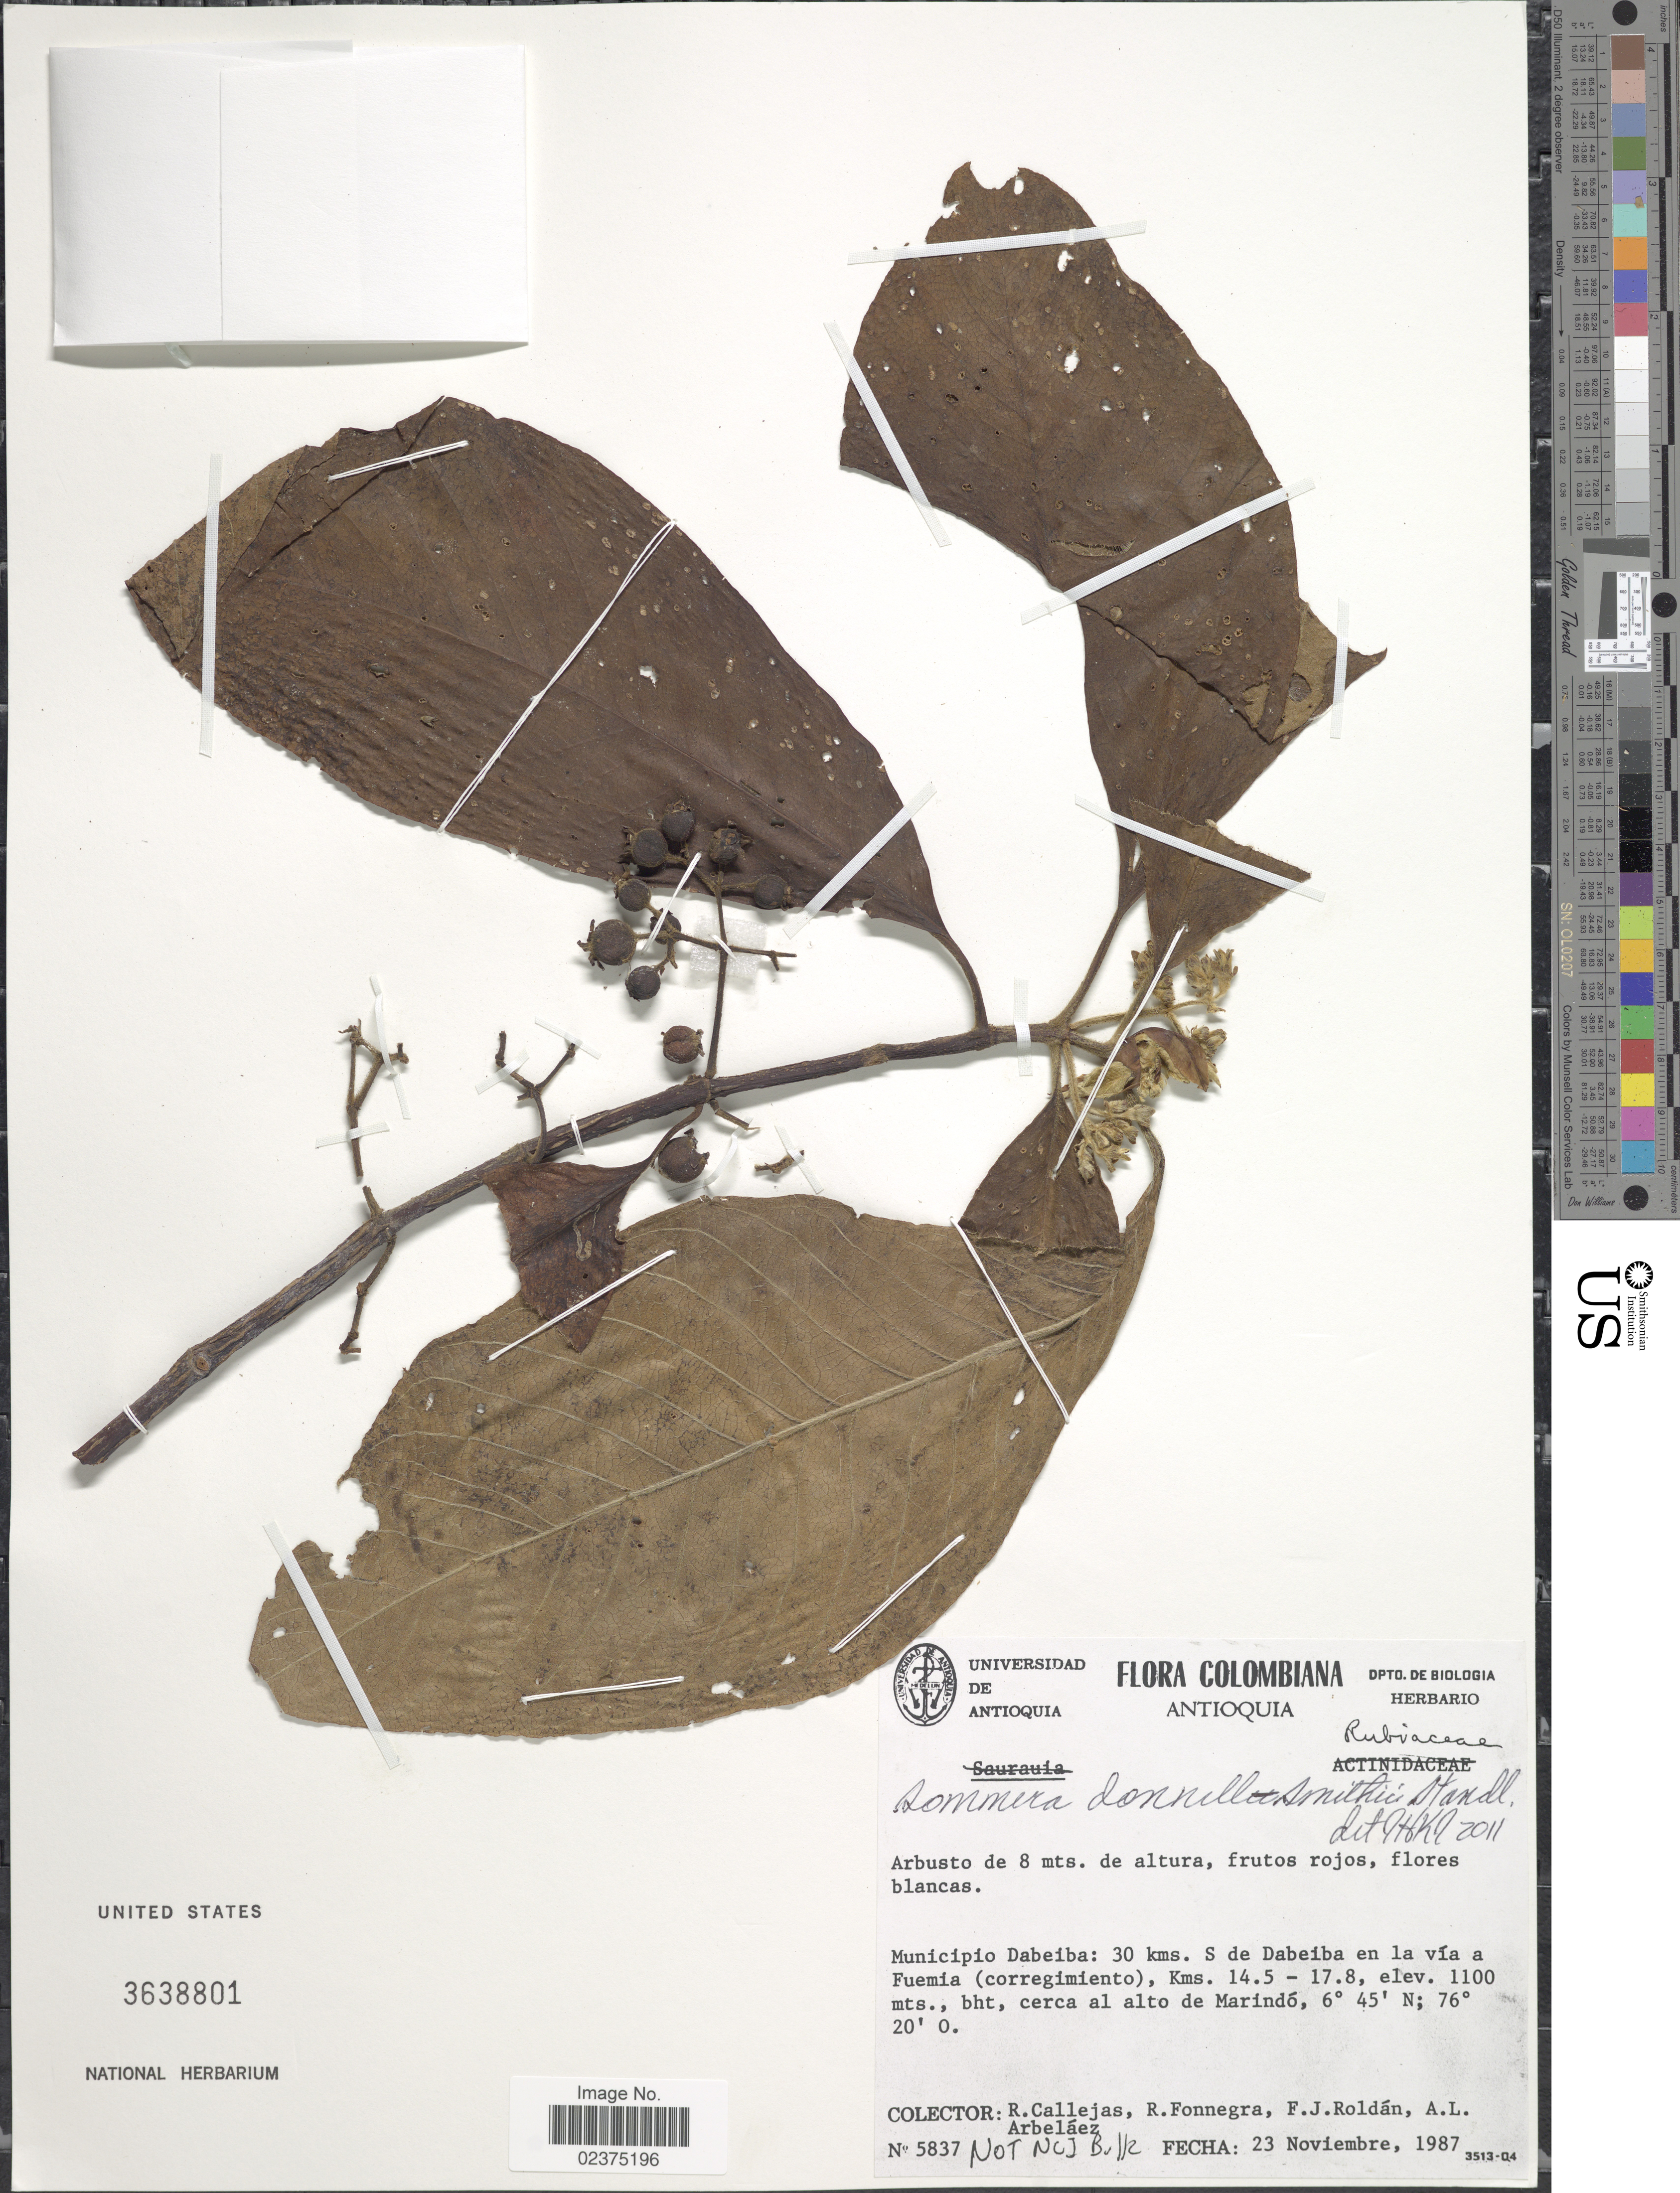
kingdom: Plantae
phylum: Tracheophyta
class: Magnoliopsida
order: Gentianales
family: Rubiaceae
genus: Sommera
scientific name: Sommera donnell-smithii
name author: Standl.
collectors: R. Callejas, R. Fonnegra, F. J. Roldán & A. Arbeláez Alvarez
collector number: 5837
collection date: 1987-11-23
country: Colombia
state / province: Antioquia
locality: Municipio Dabeida: 30 kms S de Dabeida en la vía a Fuemia (corregimiento), Kms. 14.35 - 17.8, cerca al alto de Marindó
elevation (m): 1100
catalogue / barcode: US 3638801